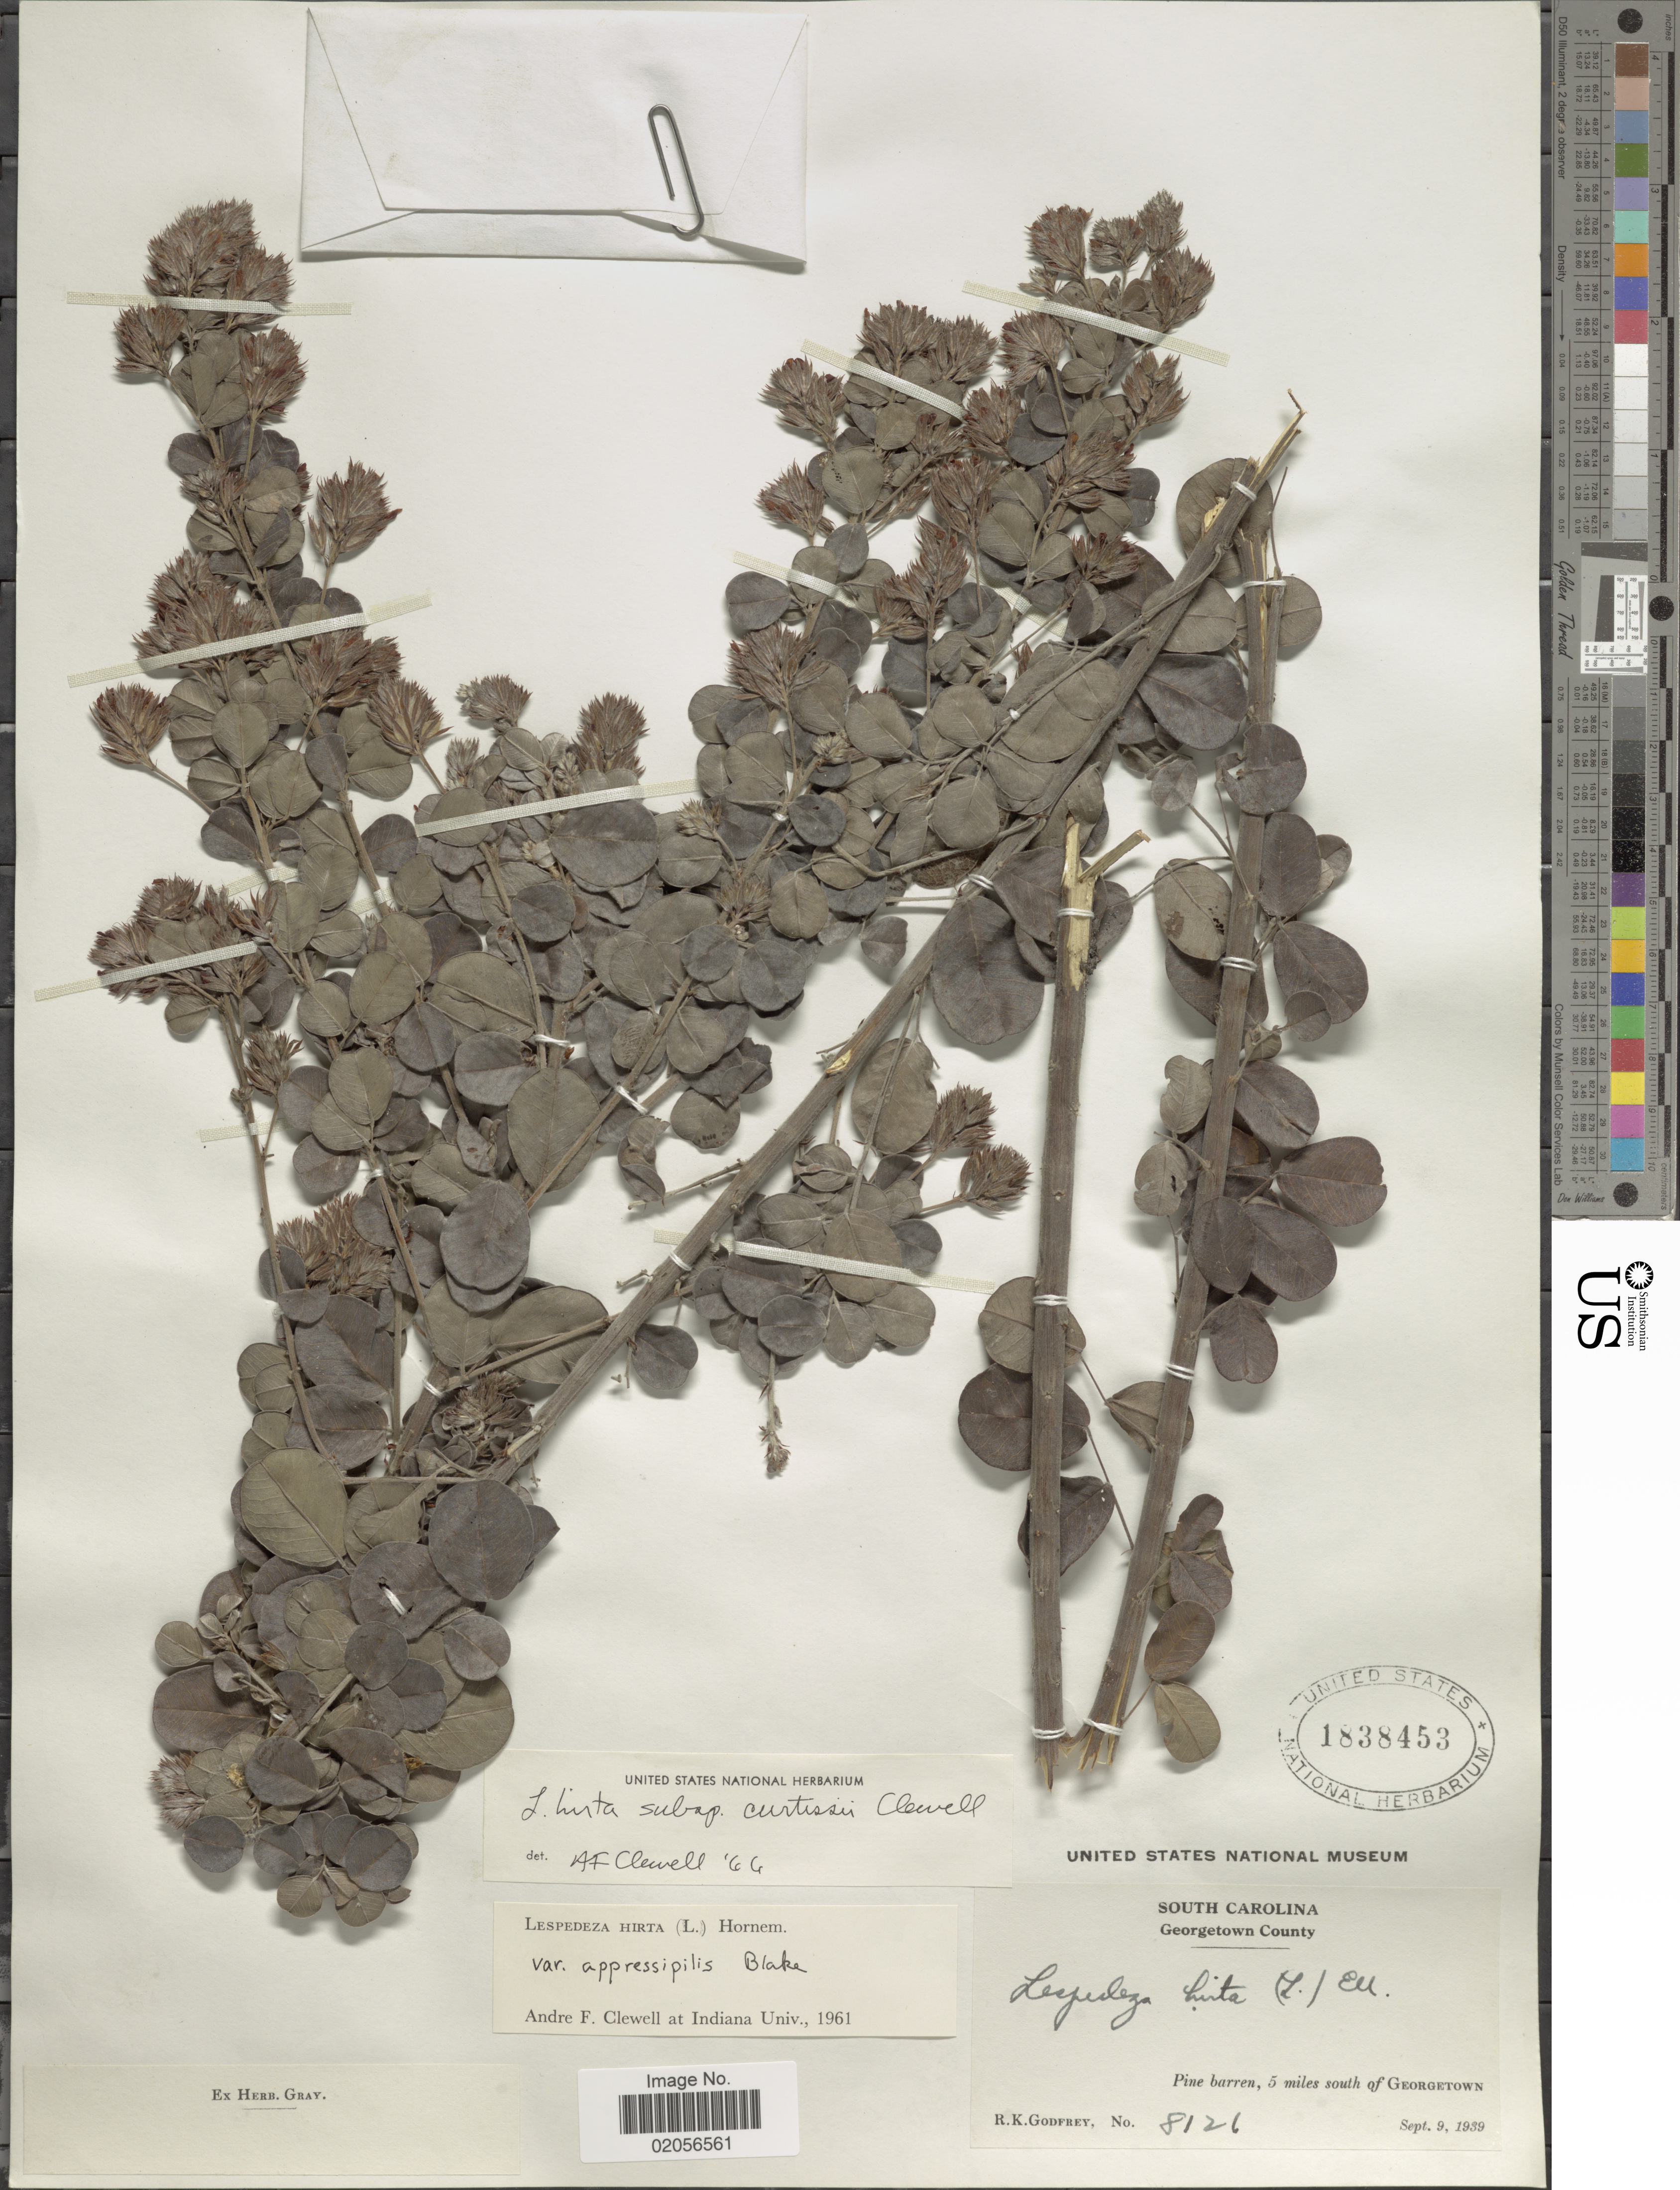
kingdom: Plantae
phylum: Tracheophyta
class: Magnoliopsida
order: Fabales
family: Fabaceae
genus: Lespedeza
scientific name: Lespedeza hirta subsp. curtissii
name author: Clewell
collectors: R. K. Godfrey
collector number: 8126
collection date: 1939-09-09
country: United States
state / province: South Carolina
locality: Georgetown County, Pine barren, 5 miles south of Georgetown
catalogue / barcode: US 1838453